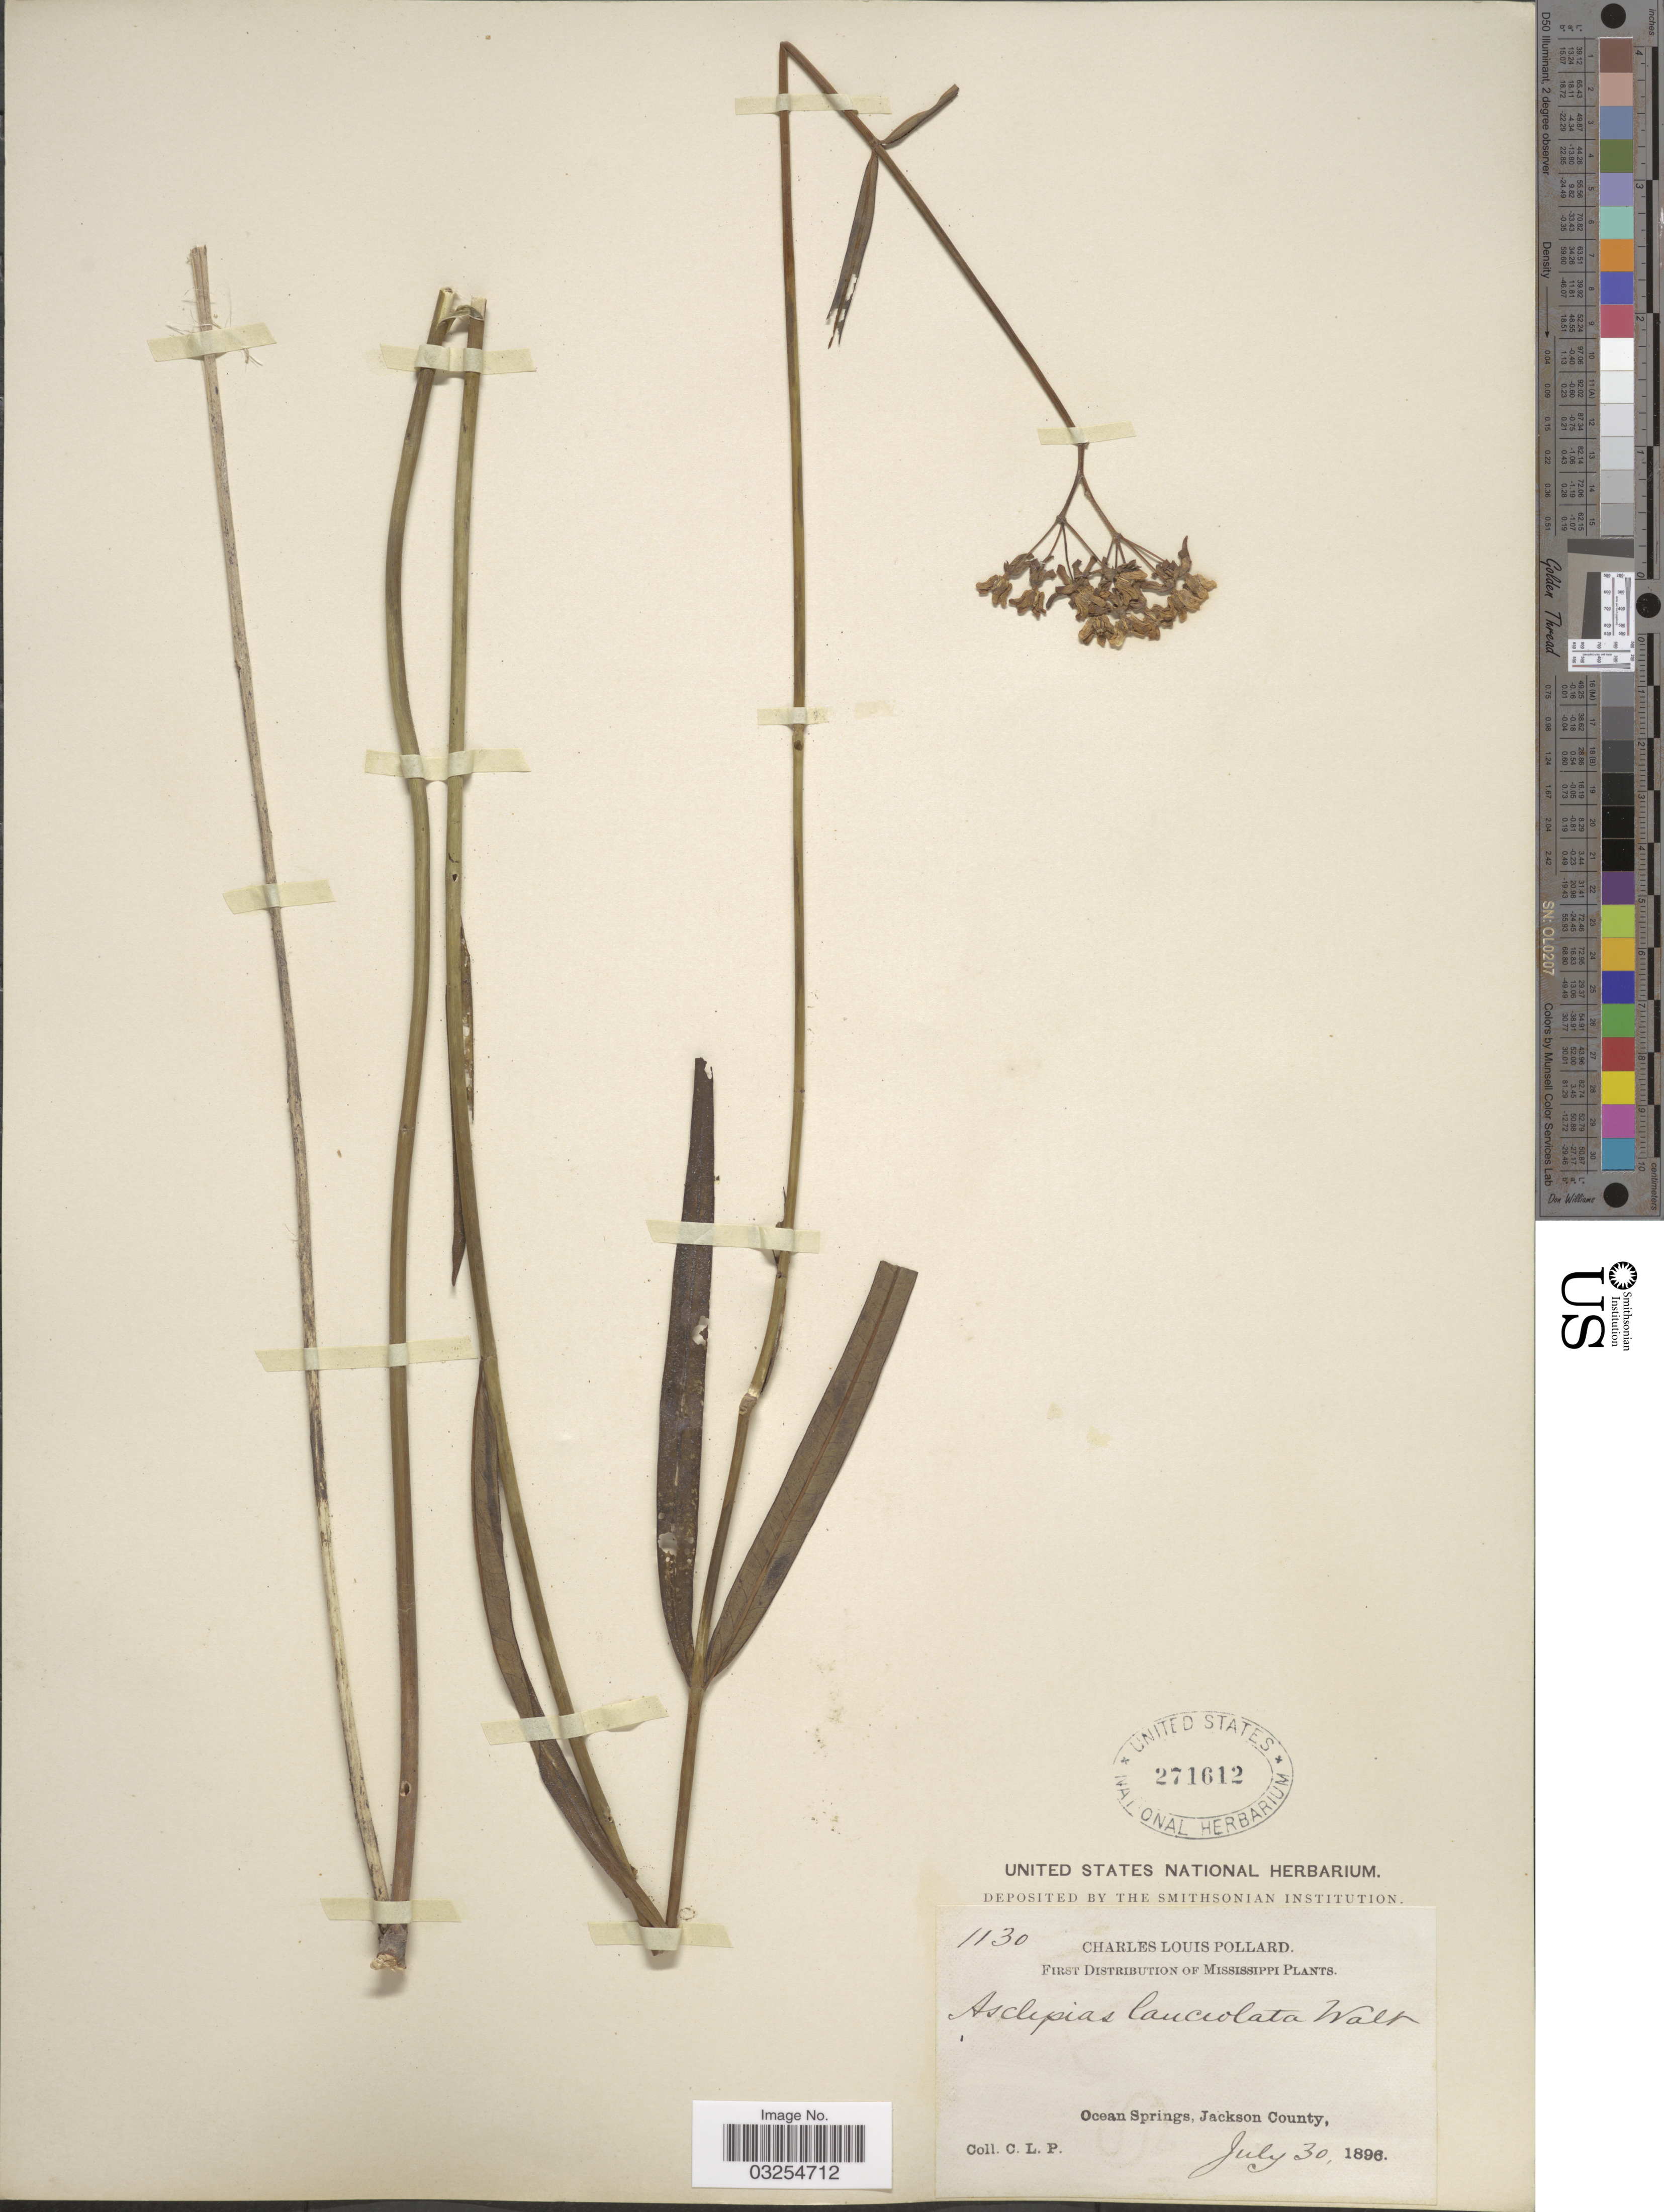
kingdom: Plantae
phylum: Tracheophyta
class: Magnoliopsida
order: Gentianales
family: Apocynaceae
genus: Asclepias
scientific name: Asclepias lanceolata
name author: Walter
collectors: C. L. Pollard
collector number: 1130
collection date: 1896-07-30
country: United States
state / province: Mississippi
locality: Ocean Springs, Jackson County.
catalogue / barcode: US 271612